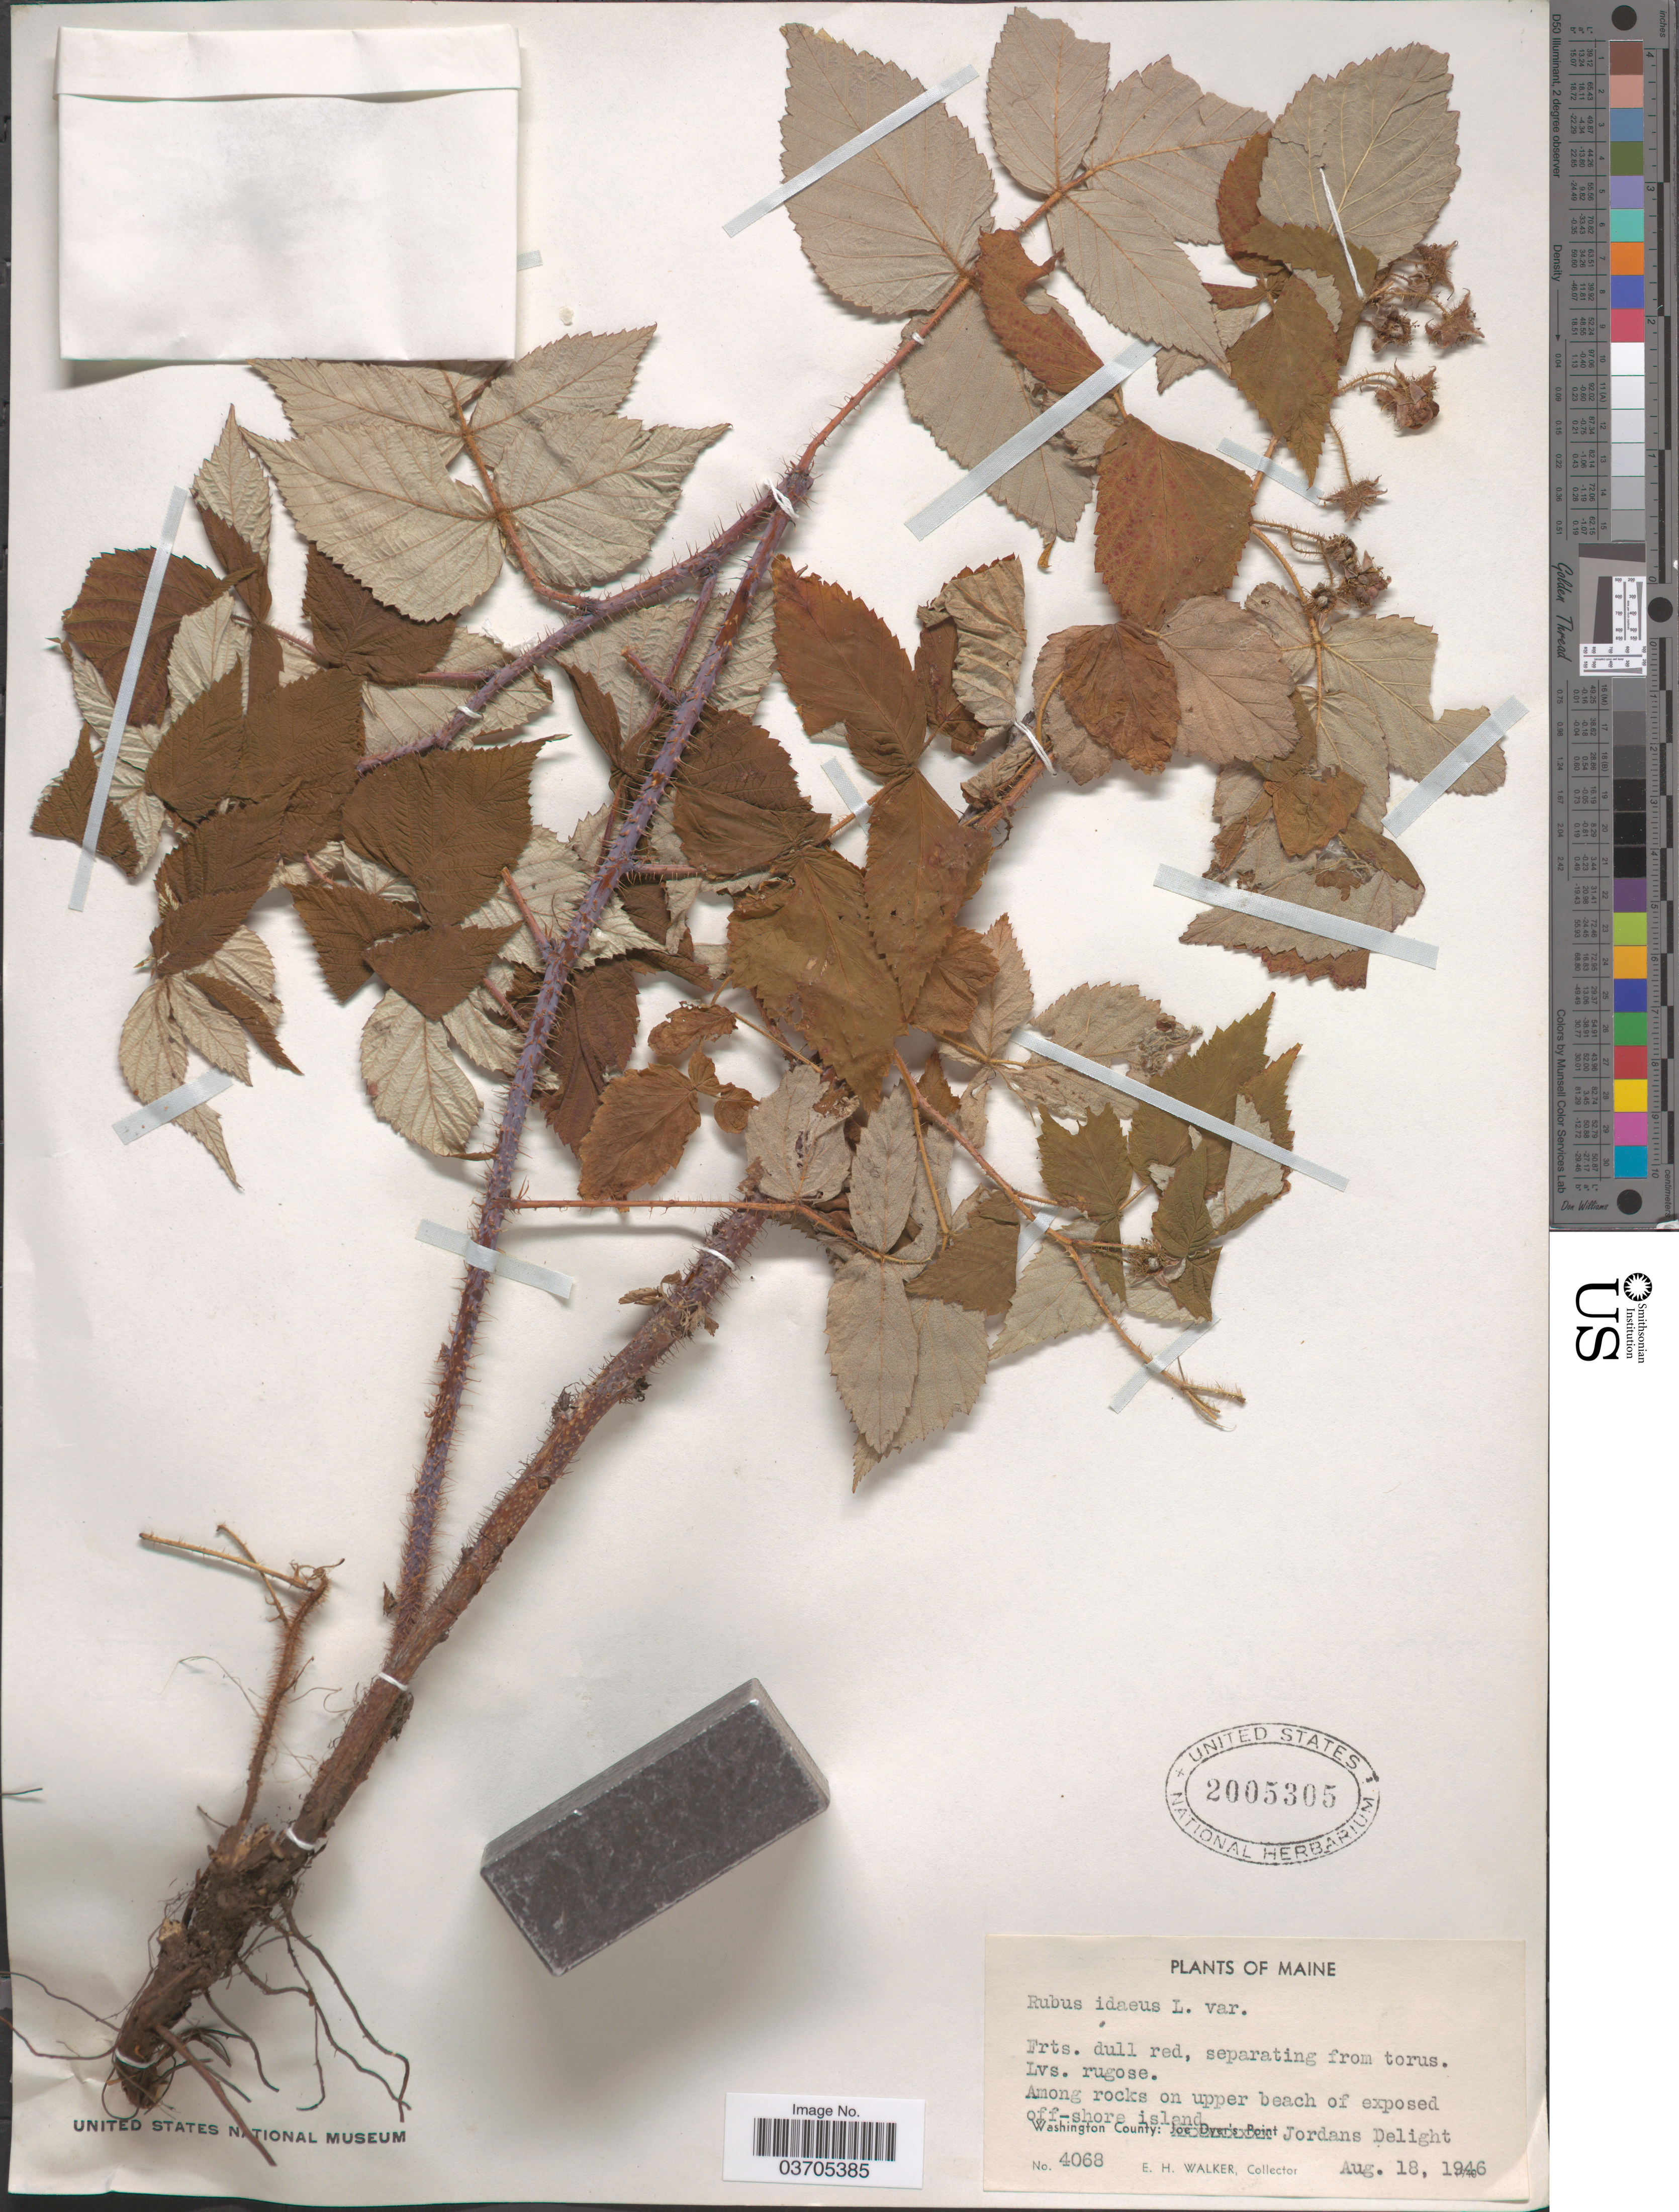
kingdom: Plantae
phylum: Tracheophyta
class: Magnoliopsida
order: Rosales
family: Rosaceae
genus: Rubus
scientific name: Rubus idaeus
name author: L.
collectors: E. H. Walker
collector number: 4068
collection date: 1946-08-18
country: United States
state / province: Maine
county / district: Washington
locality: Among rocks on upper beach of exposed off-shore island. Washington County: Jordans Delight.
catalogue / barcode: US 2005305